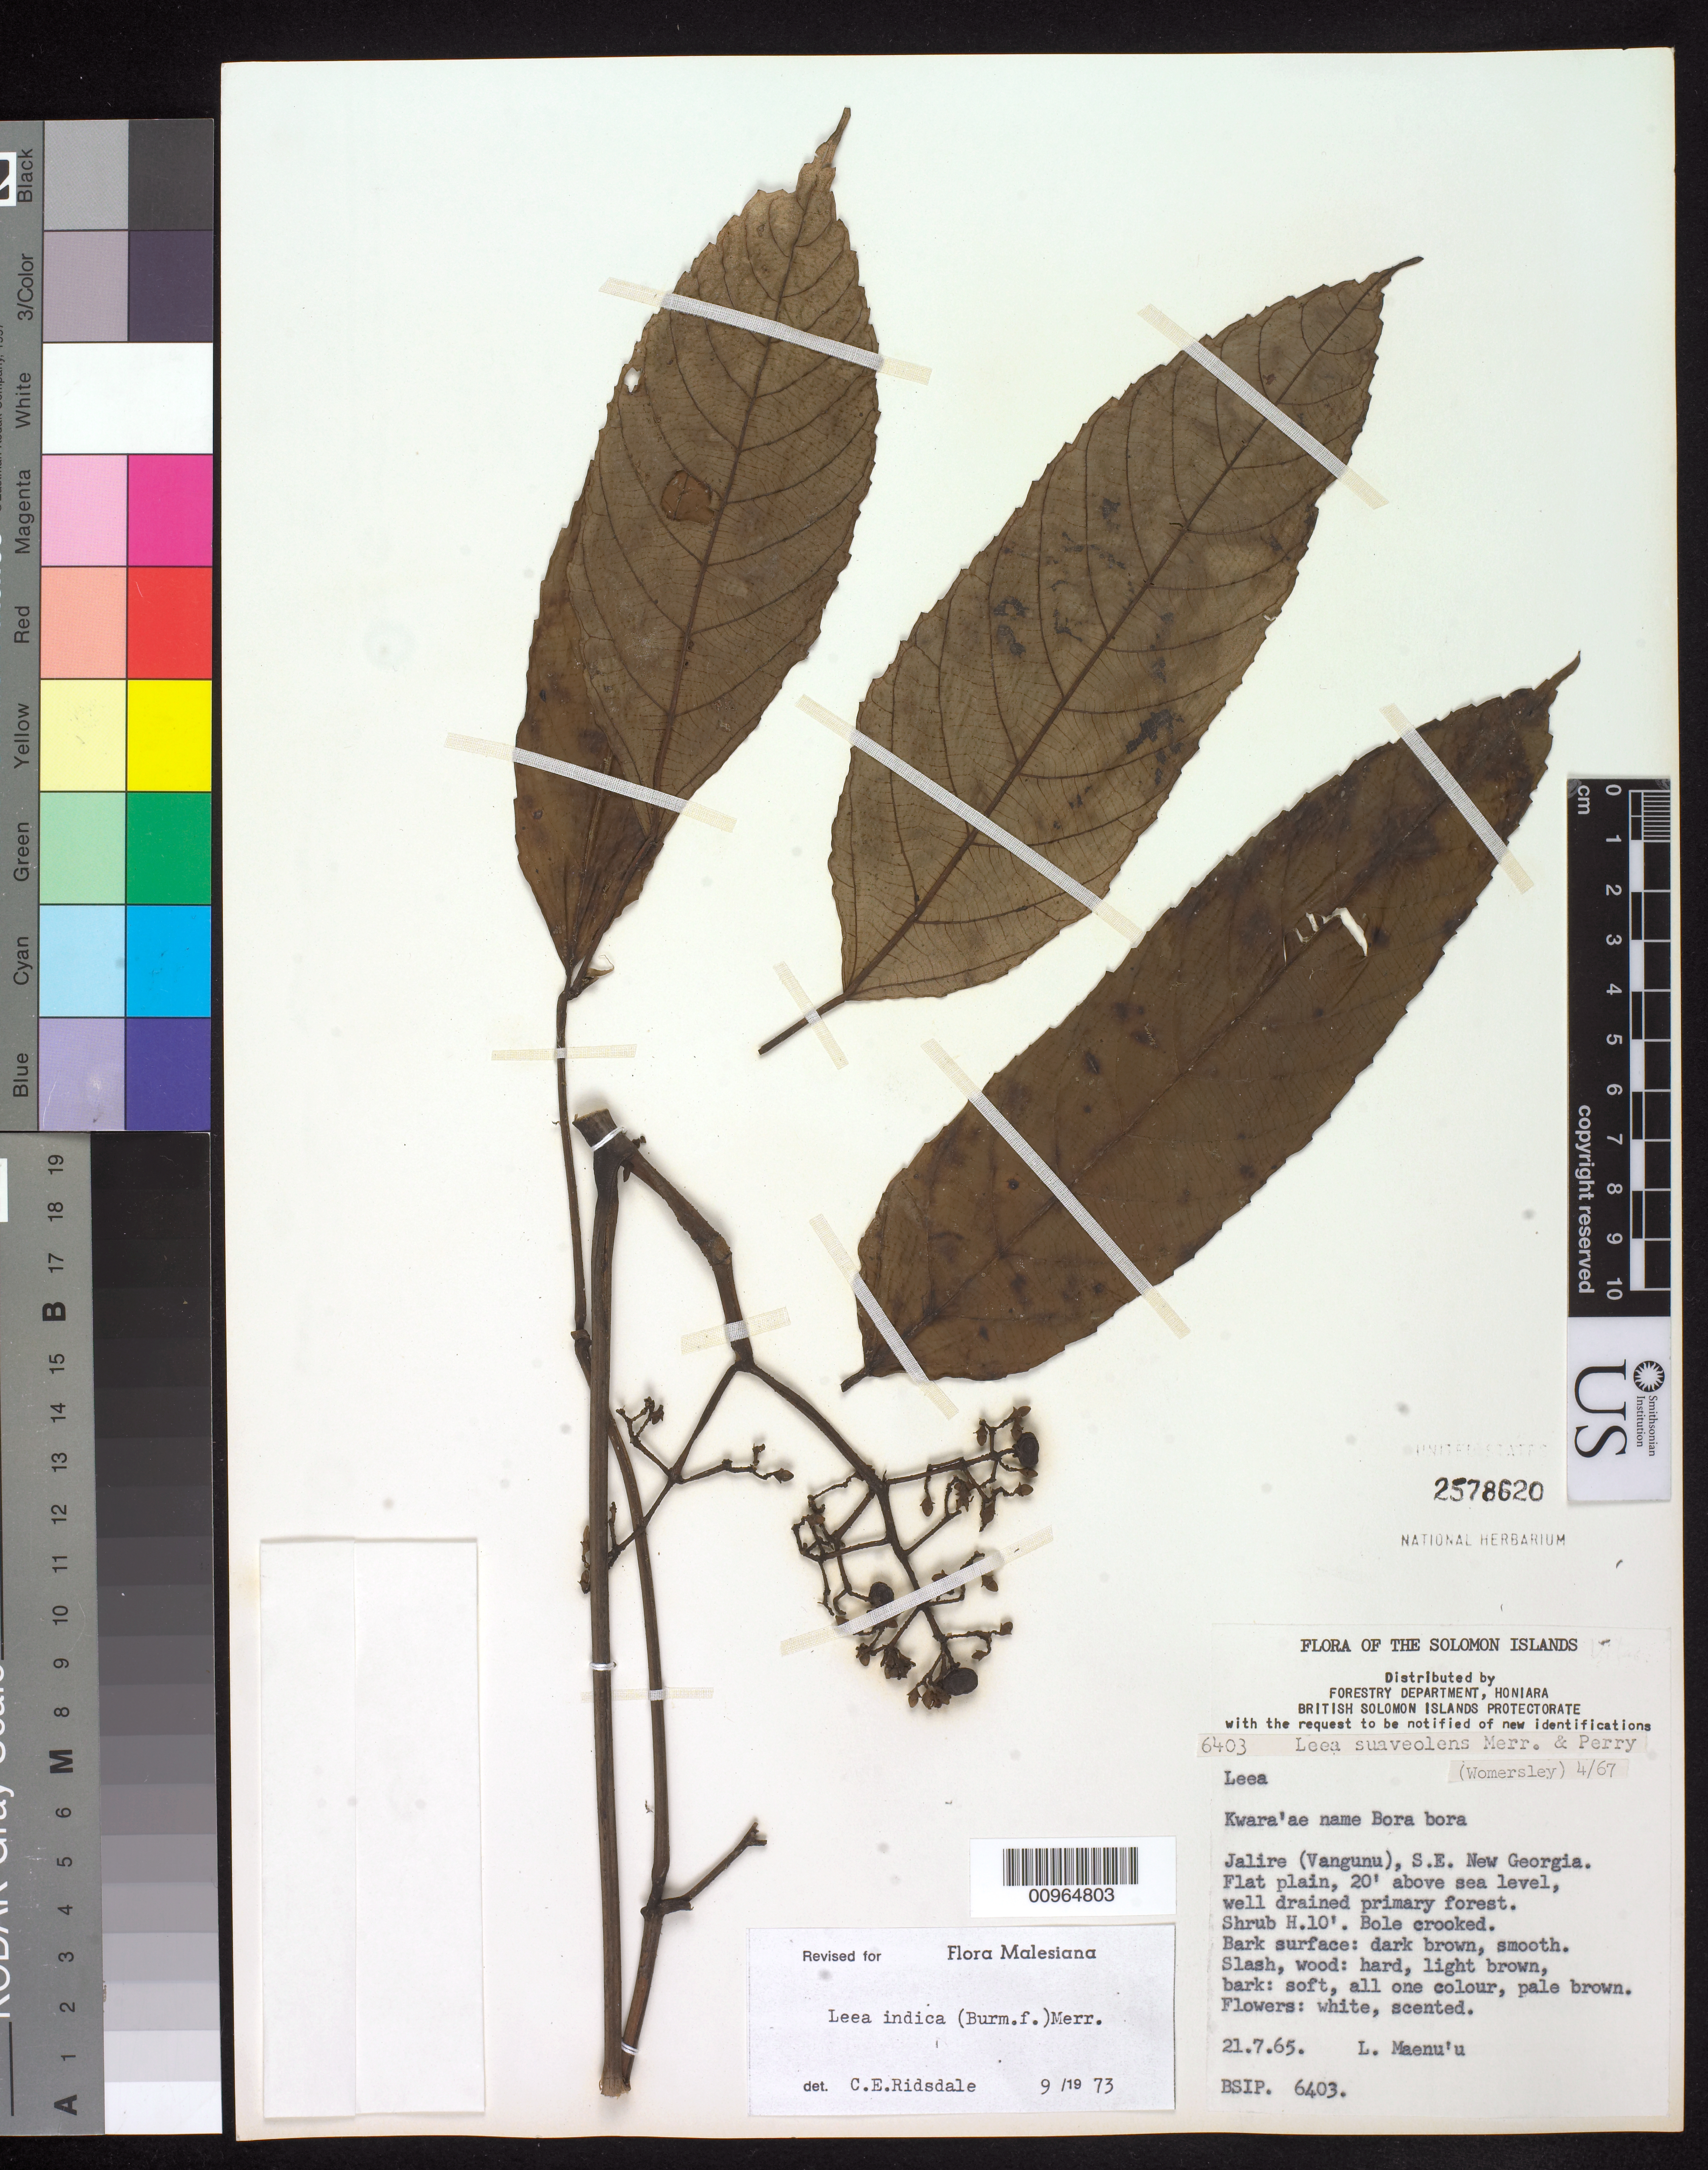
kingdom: Plantae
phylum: Tracheophyta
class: Magnoliopsida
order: Vitales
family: Vitaceae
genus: Leea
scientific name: Leea indica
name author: (Burm. f.) Merr.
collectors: L. Maenu'u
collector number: BSIP 6403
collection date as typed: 21 Jul 1965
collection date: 1965-07-21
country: Solomon Islands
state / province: Western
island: Vangunu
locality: Jalire (Vangunu), S.E. New Georgia. Flat plain. Well drained primary forest.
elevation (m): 6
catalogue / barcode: US 2578620